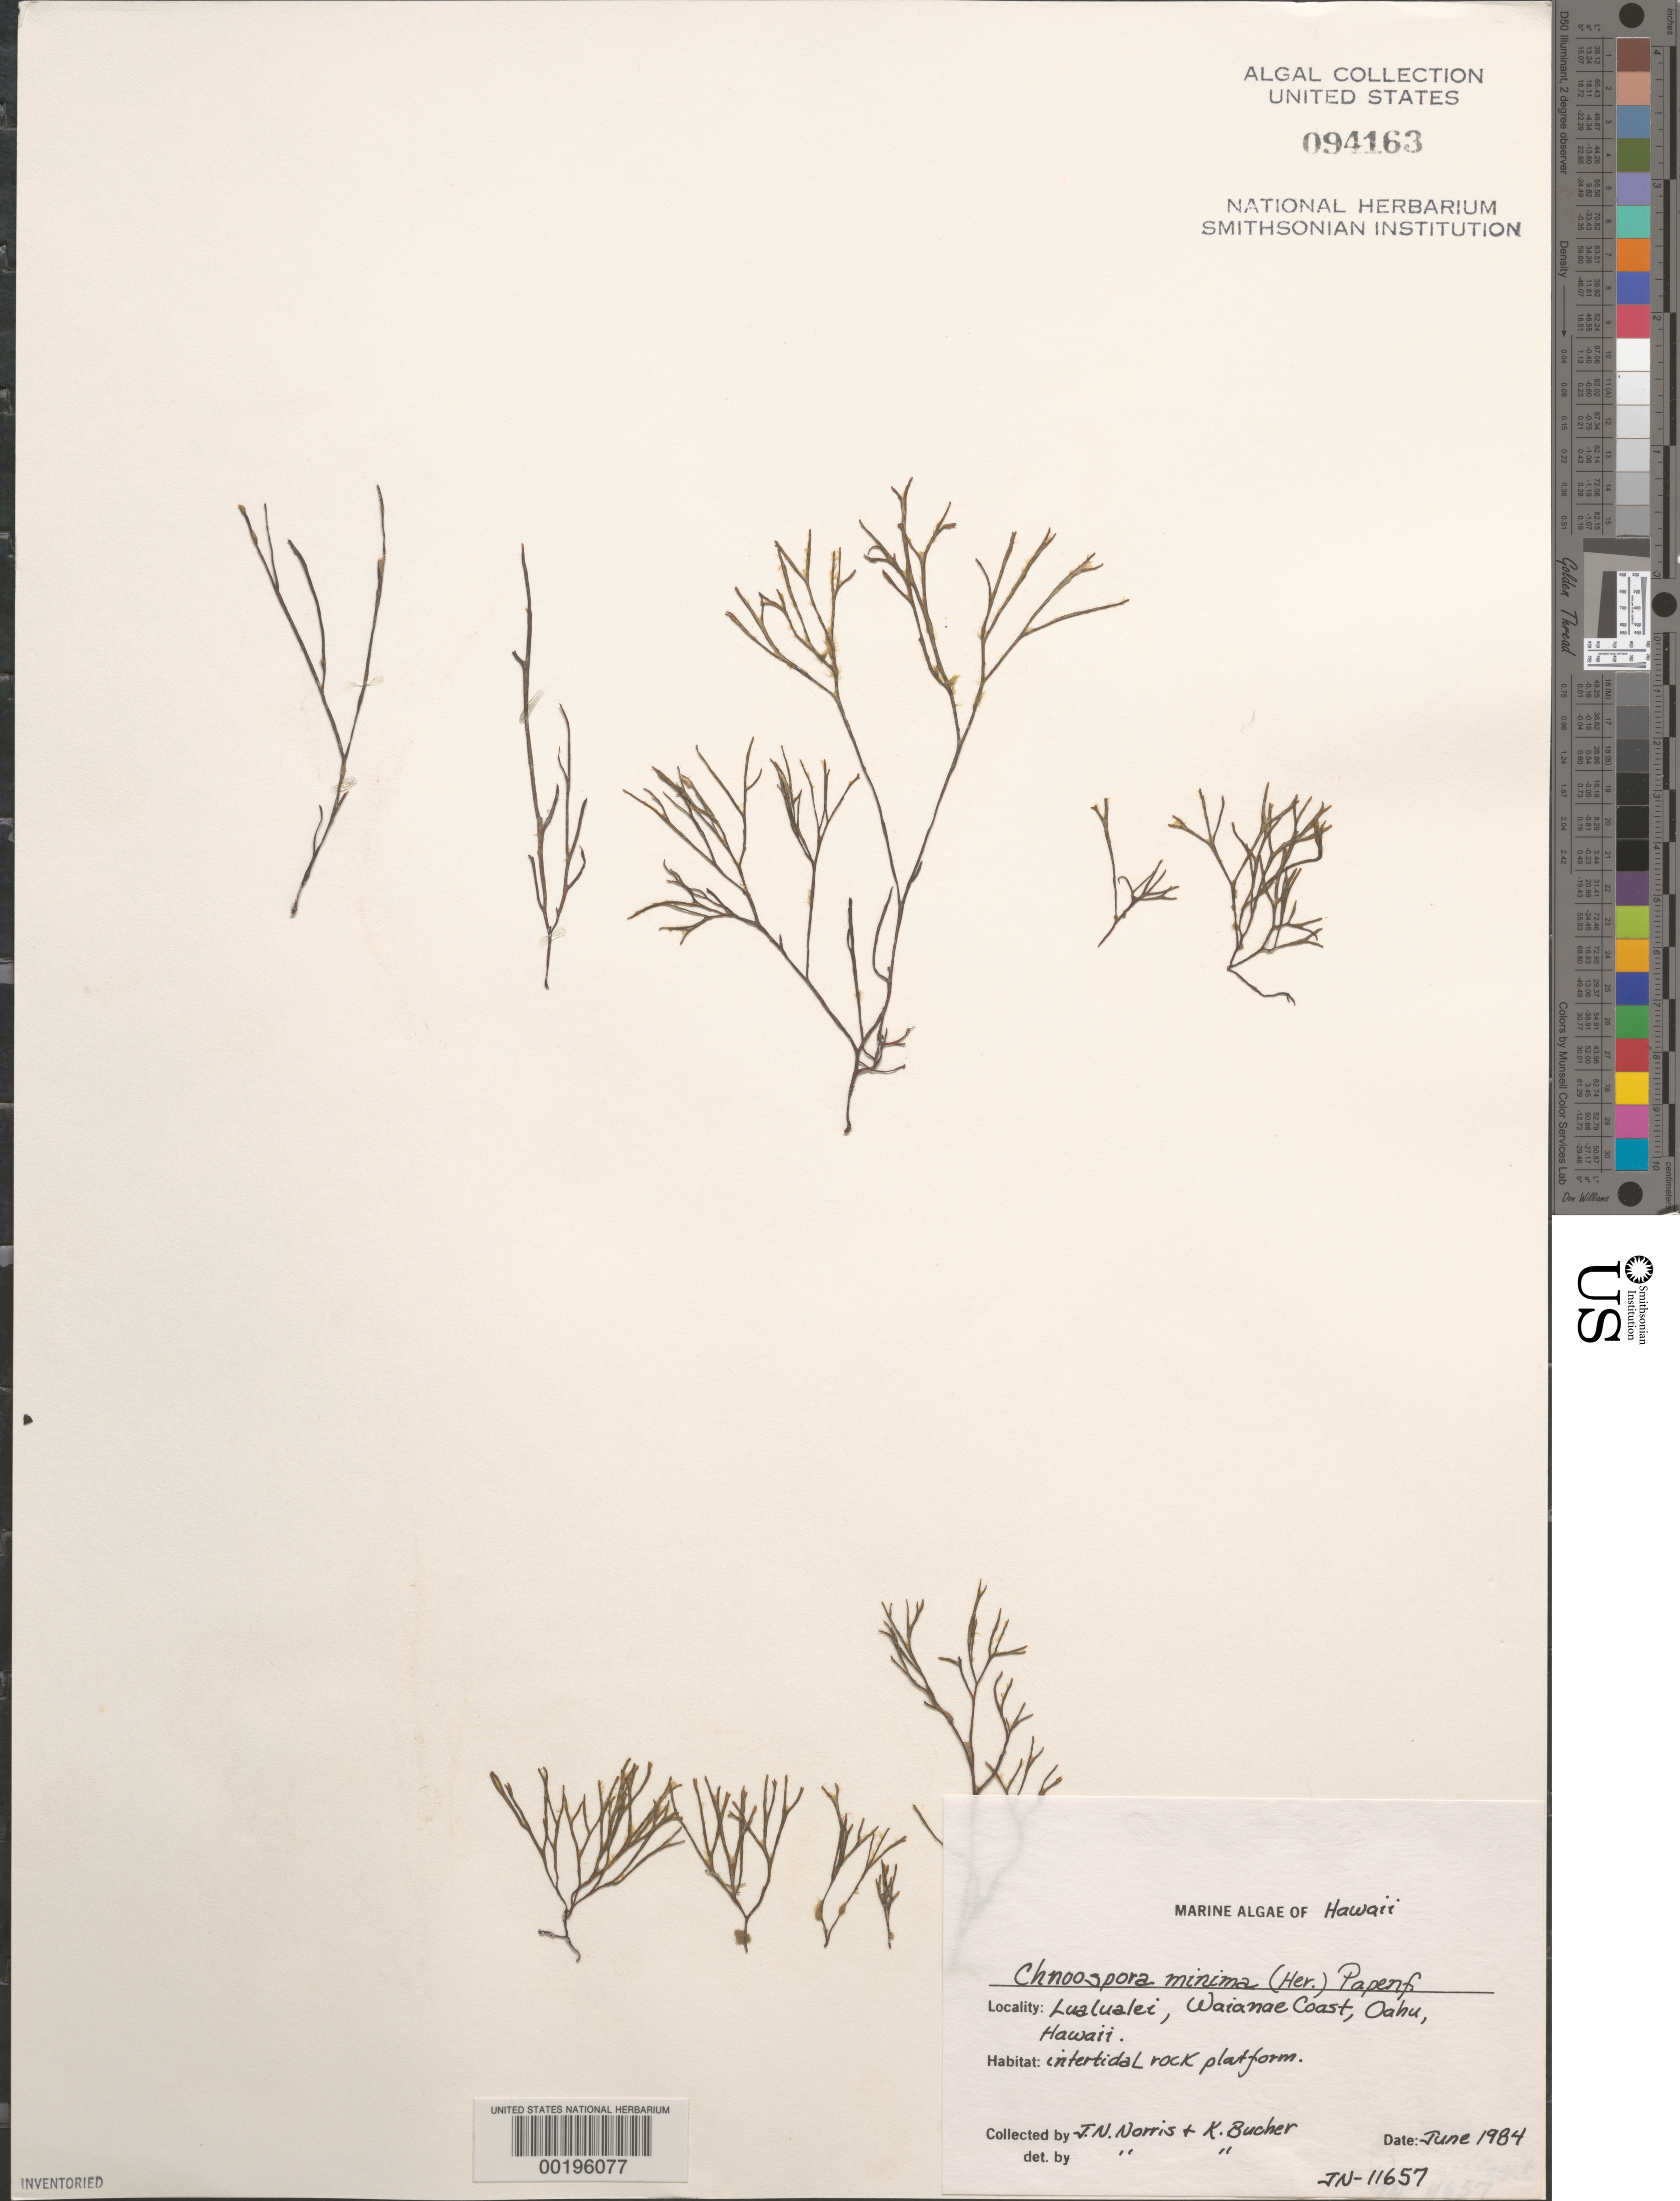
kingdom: Chromista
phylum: Ochrophyta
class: Phaeophyceae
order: Scytosiphonales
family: Scytosiphonaceae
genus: Chnoospora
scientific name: Chnoospora minima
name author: (Hering) Papenf.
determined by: Norris, J. N.; Bucher, K. E.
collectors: J. N. Norris & K. E. Bucher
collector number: JN-11657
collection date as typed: Jun 1984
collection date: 1984-06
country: United States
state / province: Hawaii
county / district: Honolulu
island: Oahu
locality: Waianae coast, Lualualei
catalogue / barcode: US 94163